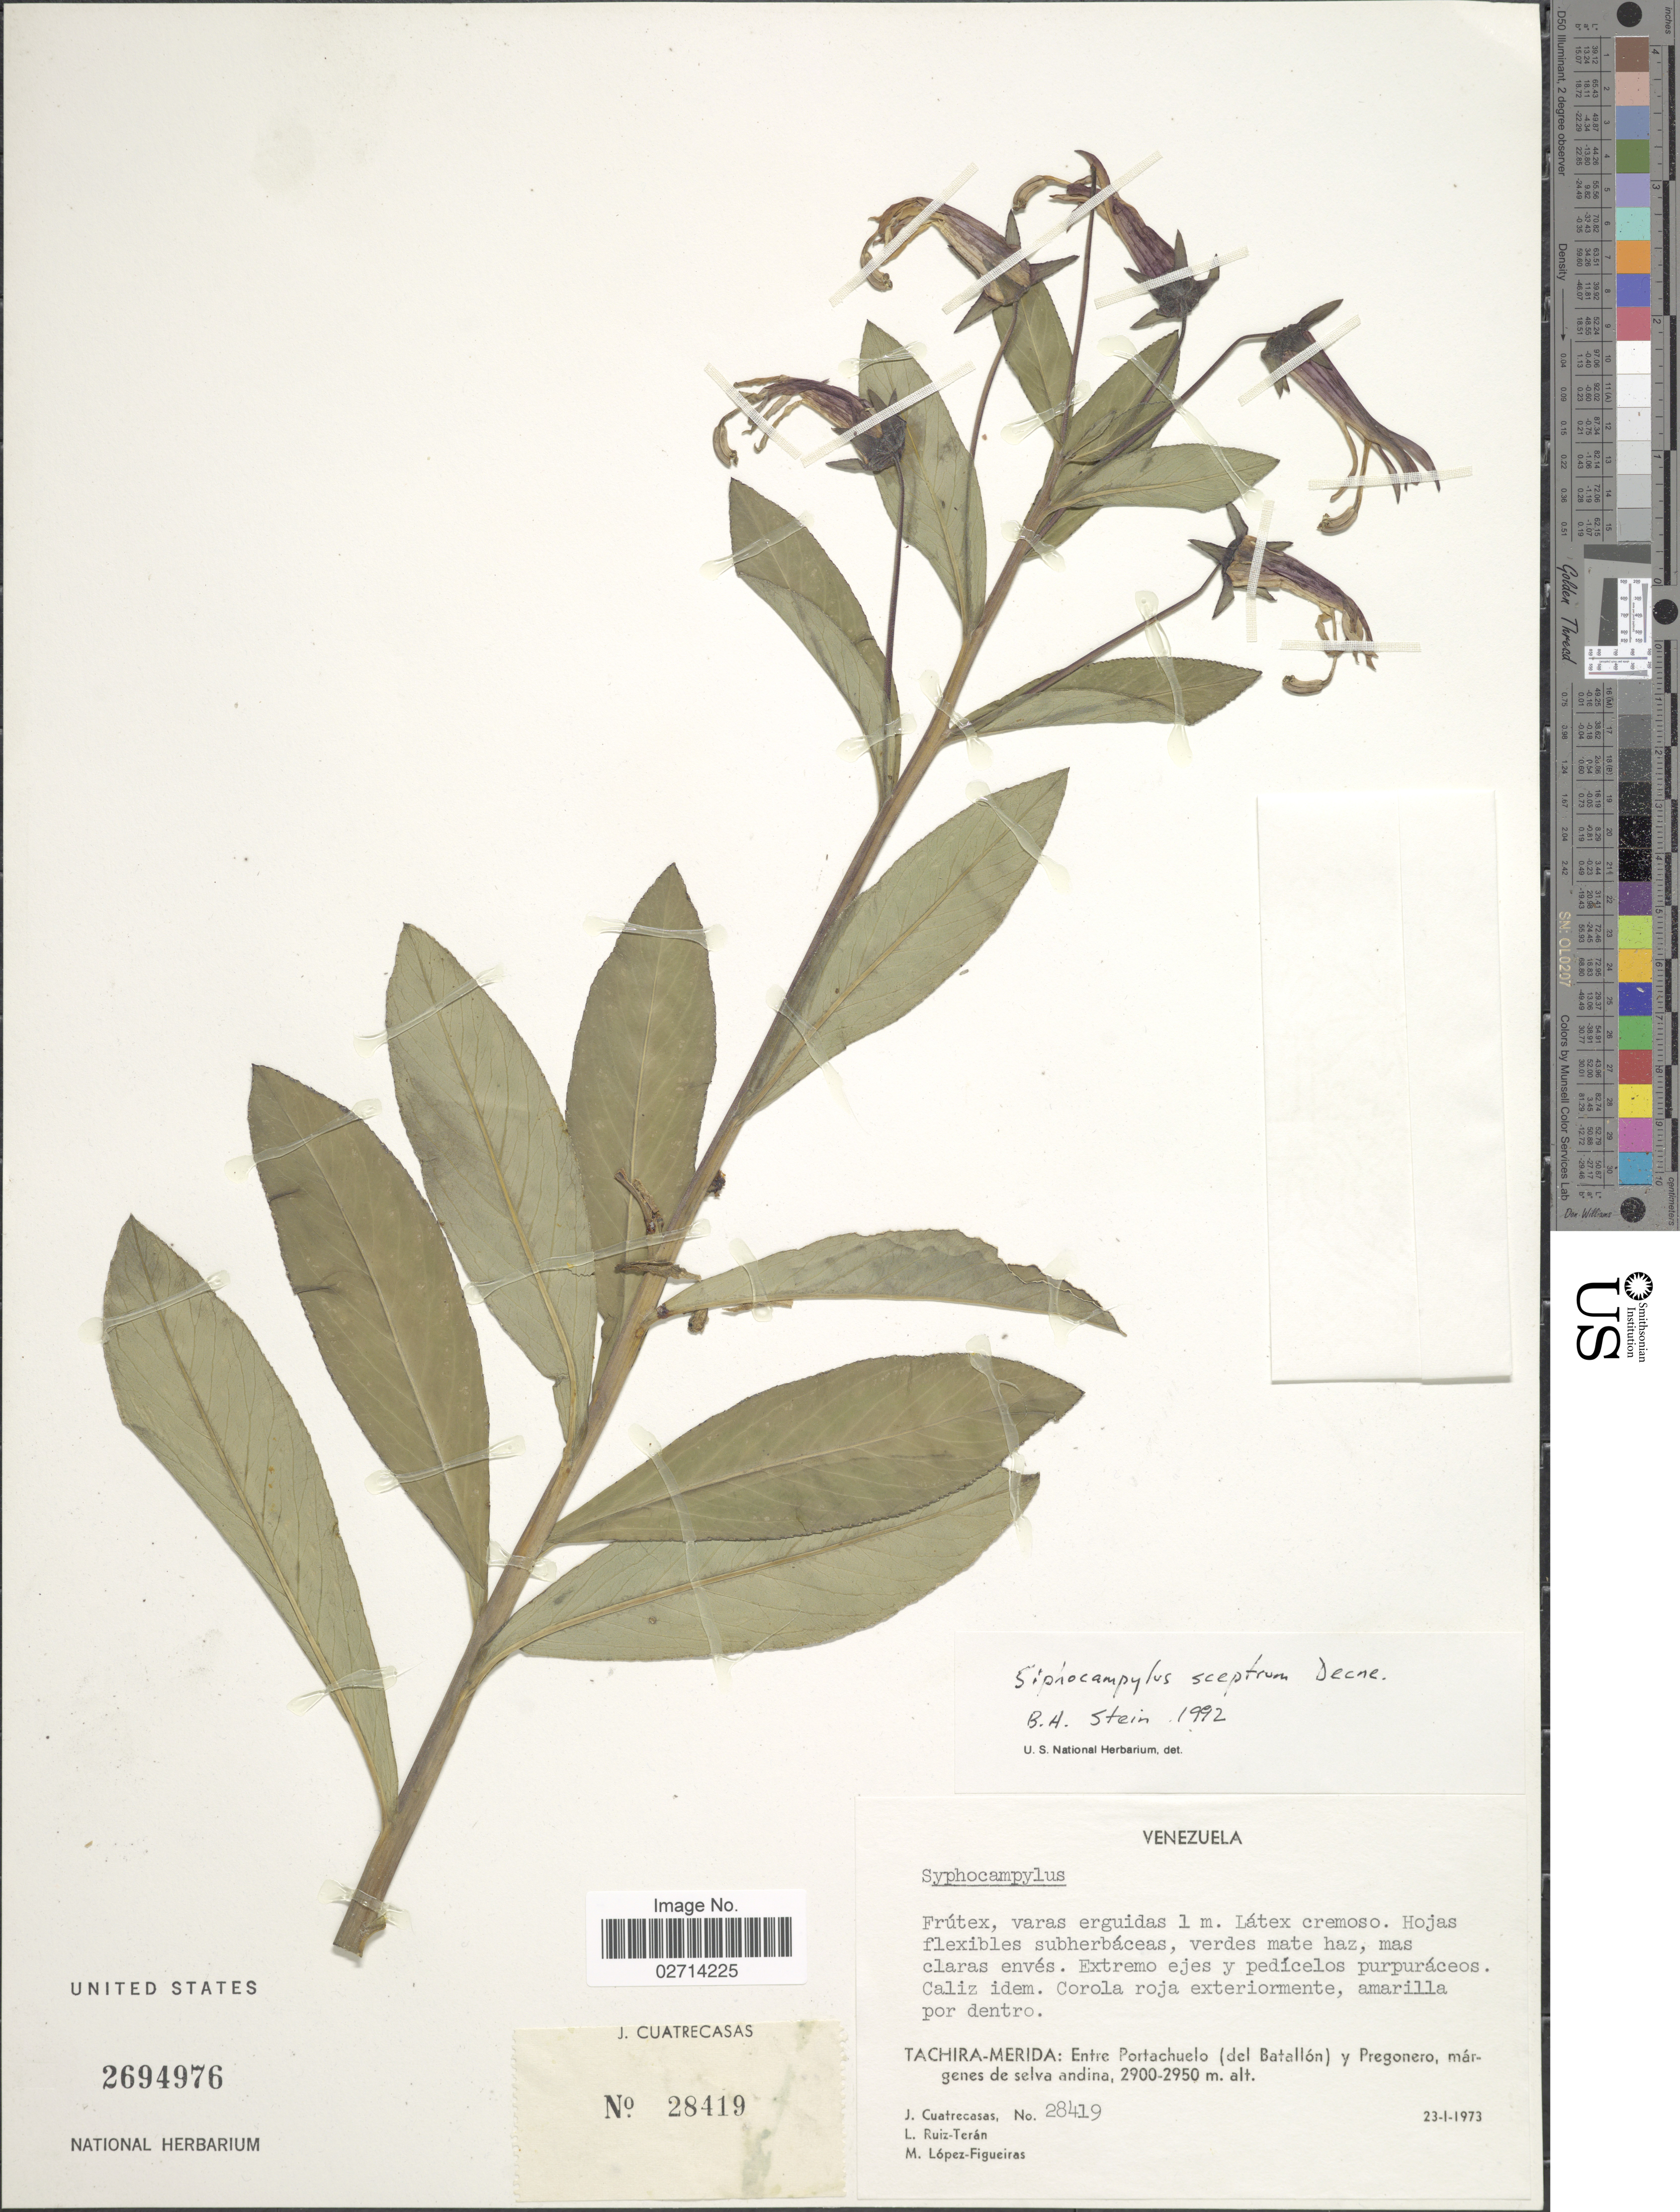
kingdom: Plantae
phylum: Tracheophyta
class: Magnoliopsida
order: Asterales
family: Campanulaceae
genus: Siphocampylus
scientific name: Siphocampylus sceptrum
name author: Decne. ex B.L. Linden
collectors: J. Cuatrecasas, L. E. Ruíz-Terán & M. López Figueiras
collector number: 28419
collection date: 1973-01-23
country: Venezuela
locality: Tachira-Merida: Entre Portachuelo (del Batallon) y Pregonero, margenes de selva andina.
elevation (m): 2900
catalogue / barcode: US 2694976